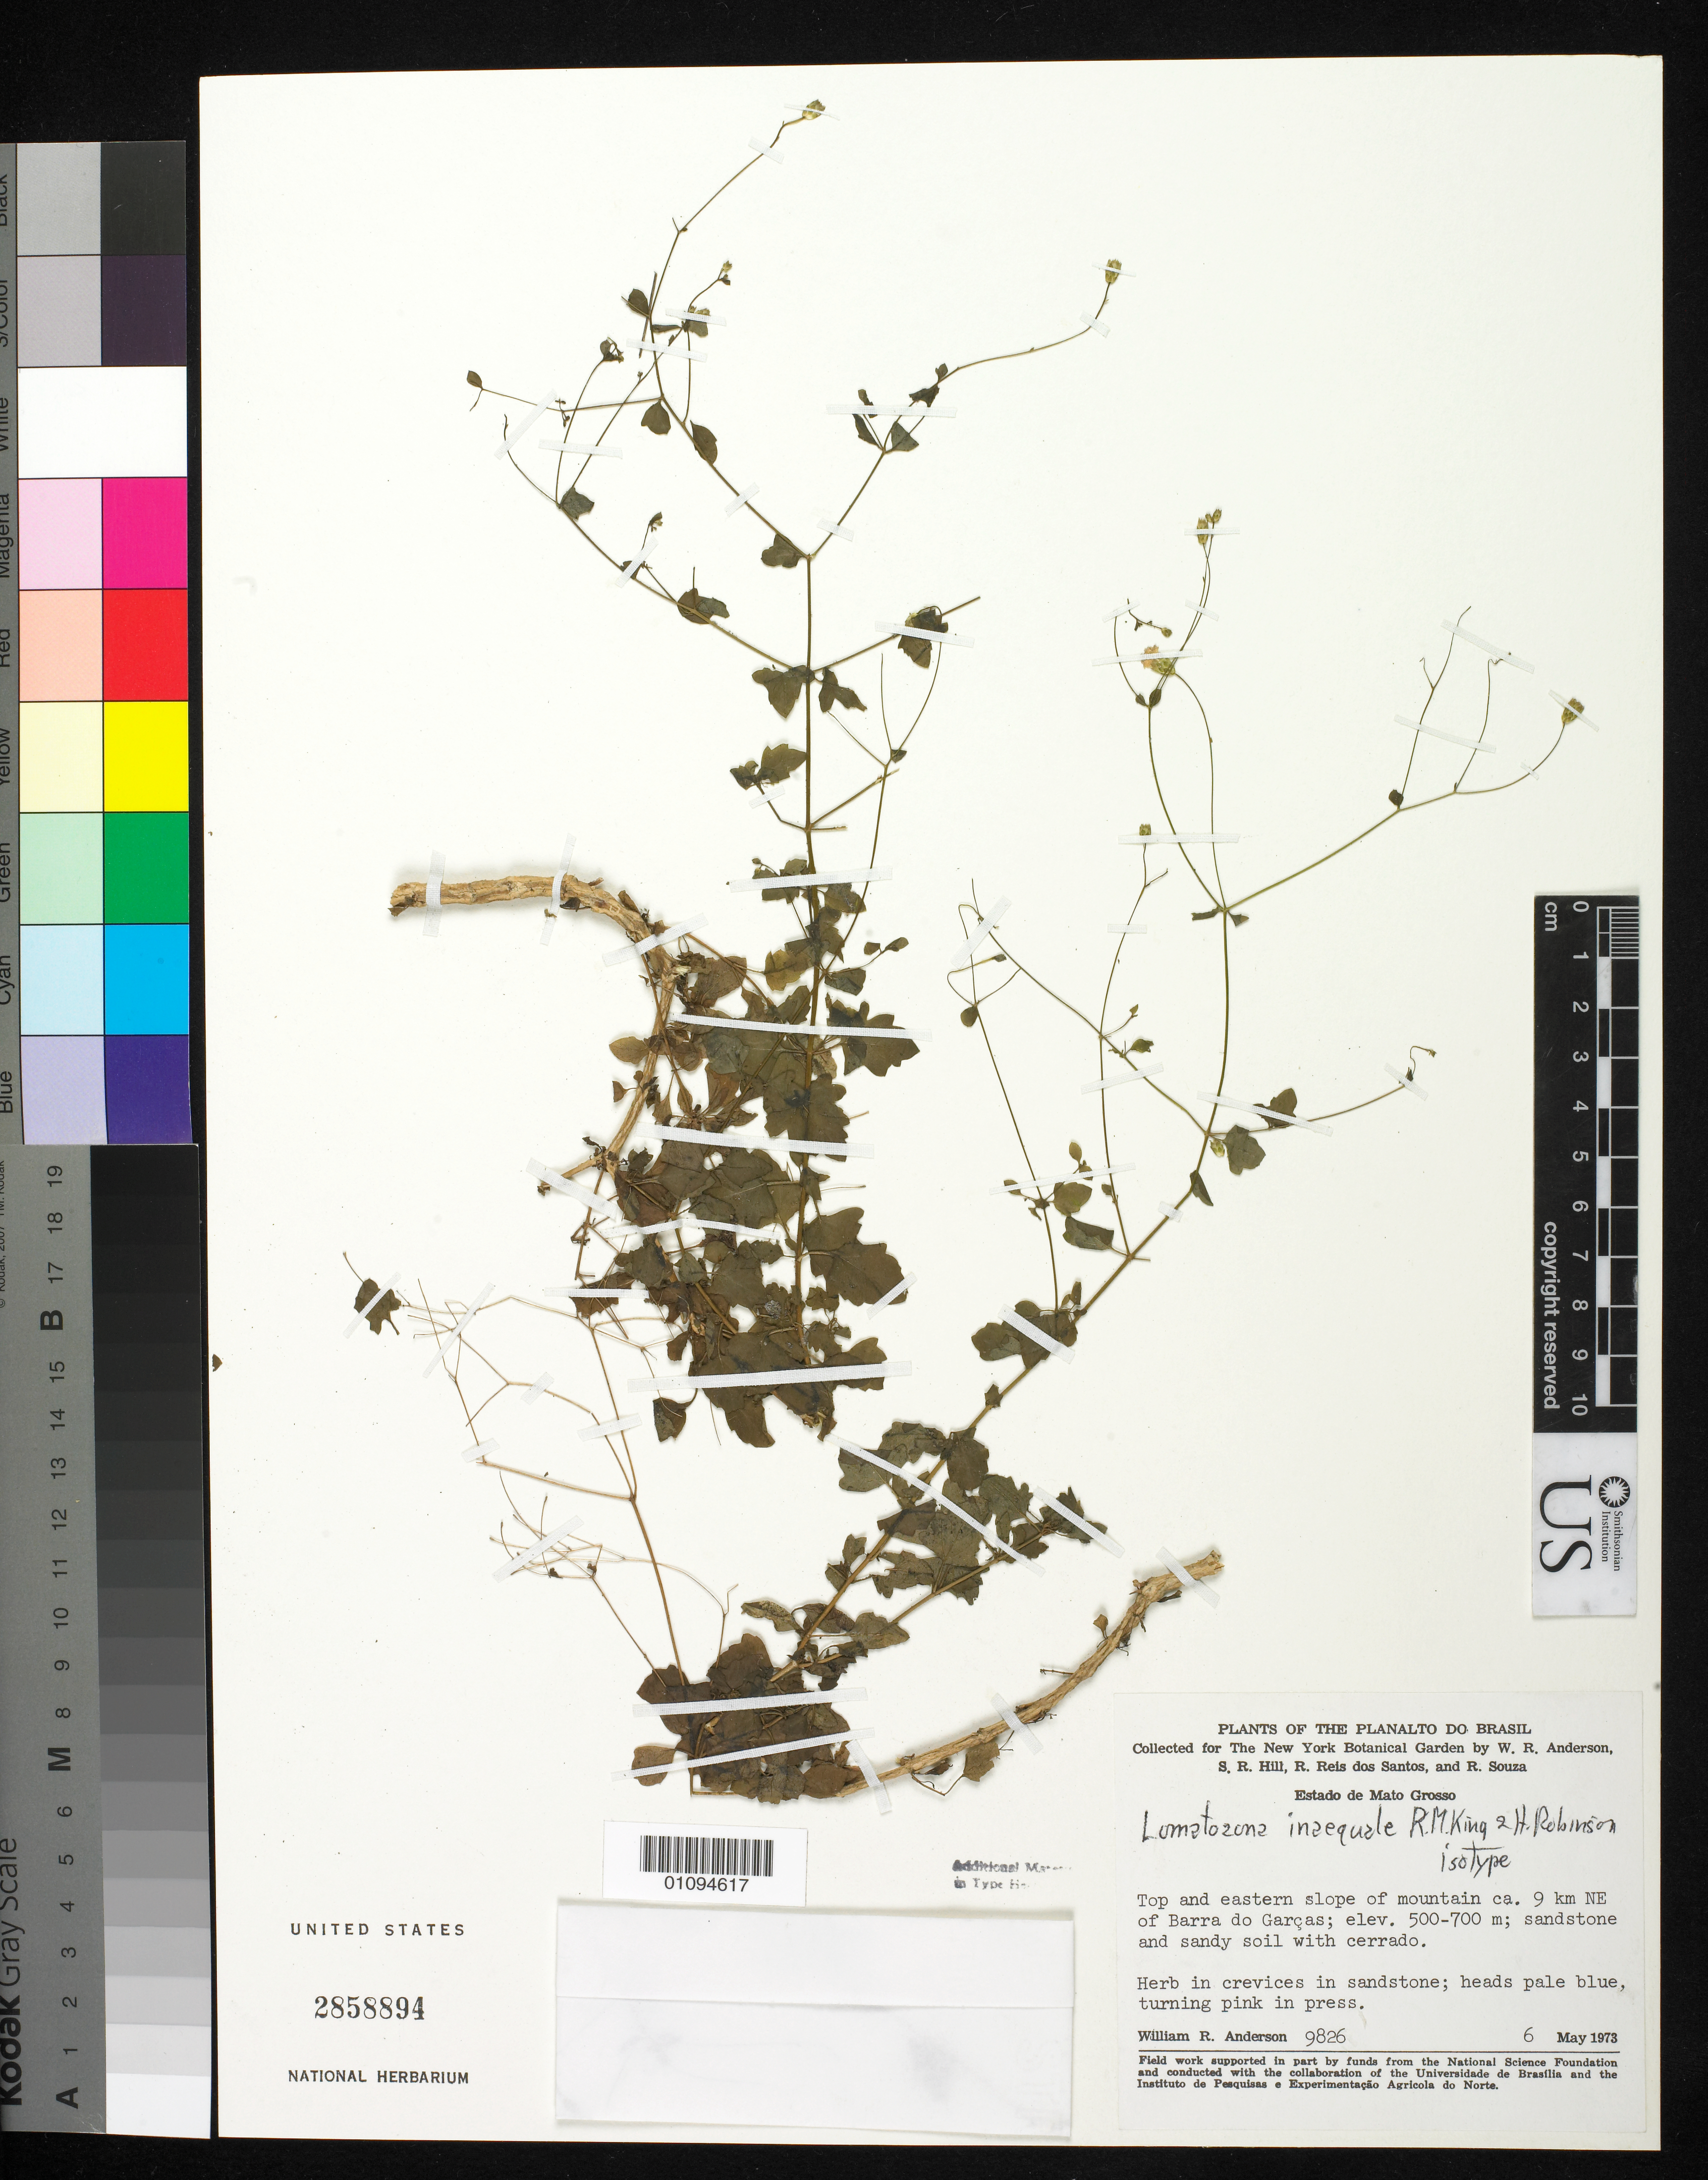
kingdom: Plantae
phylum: Tracheophyta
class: Magnoliopsida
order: Asterales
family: Asteraceae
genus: Lomatozona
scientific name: Lomatozona inaequale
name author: R.M. King & H. Rob.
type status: Isotype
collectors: W. R. Anderson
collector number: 9826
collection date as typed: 06 May 1973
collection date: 1973-05-06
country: Brazil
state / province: Mato Grosso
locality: NE of Barra do Garcas.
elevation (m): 500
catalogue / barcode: US 2858894